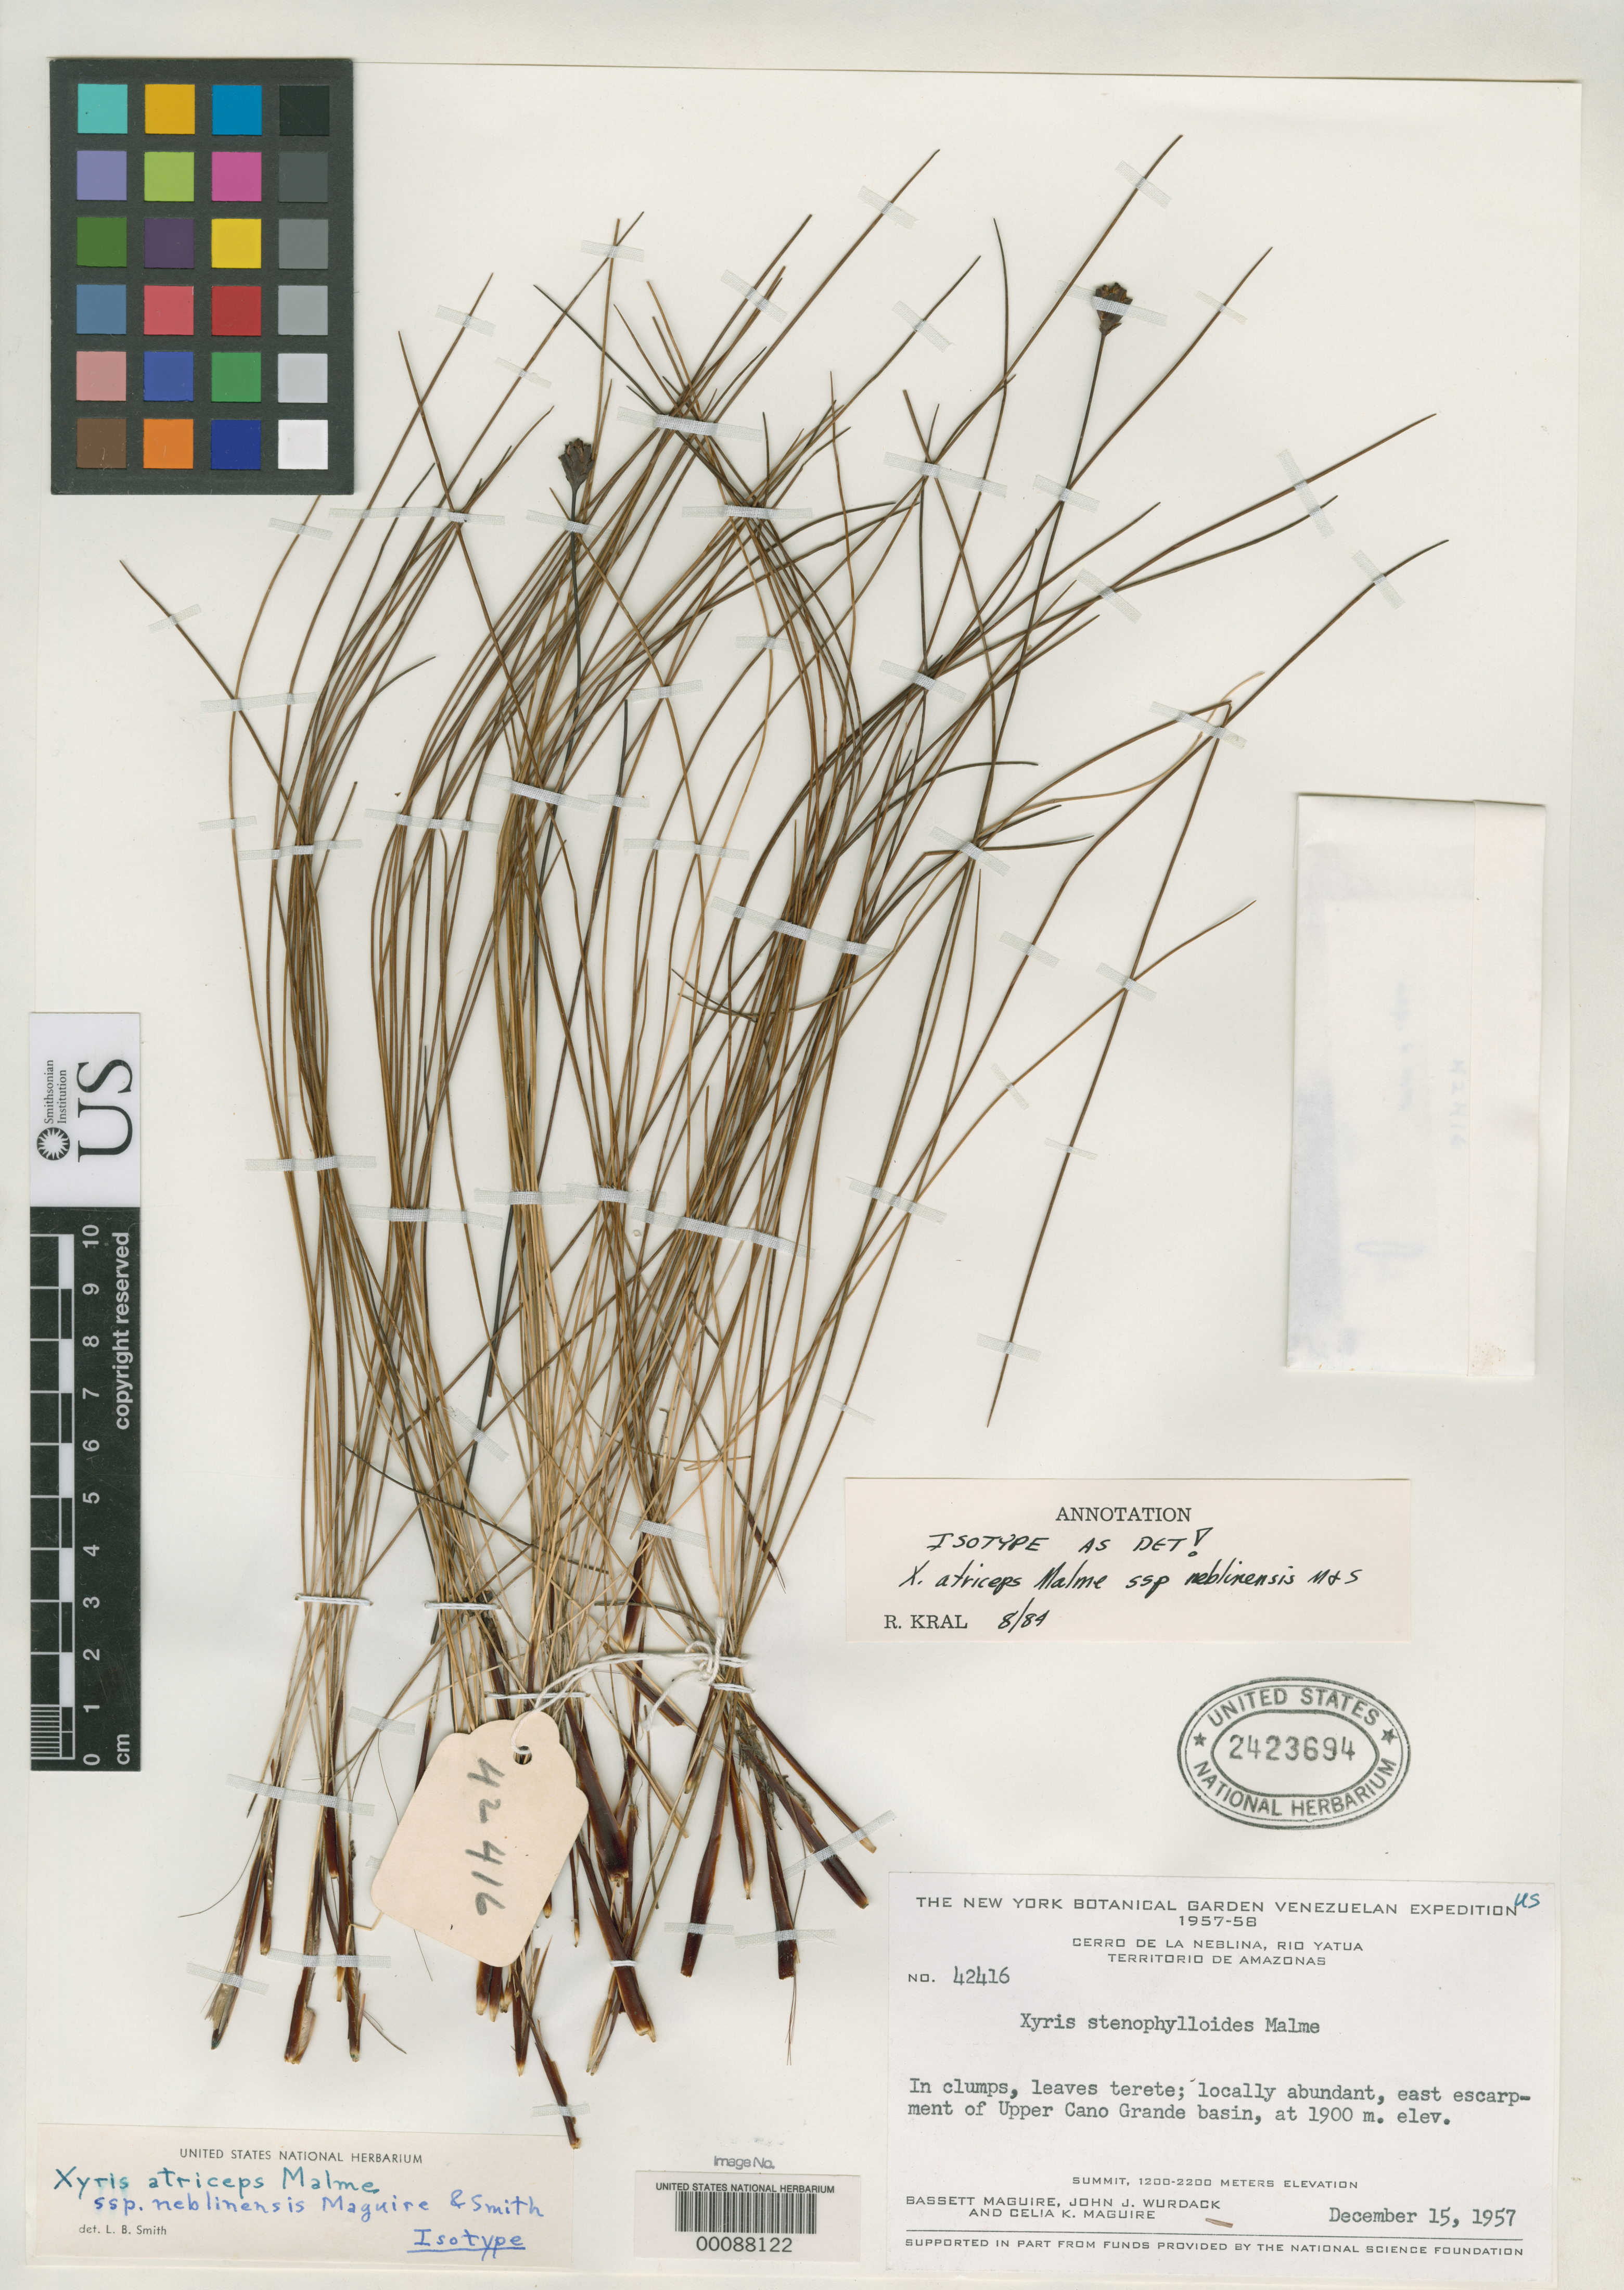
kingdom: Plantae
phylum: Tracheophyta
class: Liliopsida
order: Poales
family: Xyridaceae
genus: Xyris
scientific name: Xyris atriceps subsp. neblinensis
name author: Maguire & L.B. Sm.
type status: Isotype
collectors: B. Maguire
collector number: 42416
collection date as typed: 15 Dec 1957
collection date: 1957-12-15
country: Venezuela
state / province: Amazonas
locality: East escarpment of upper Cano Grande Basin.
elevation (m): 1900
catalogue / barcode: US 2423694